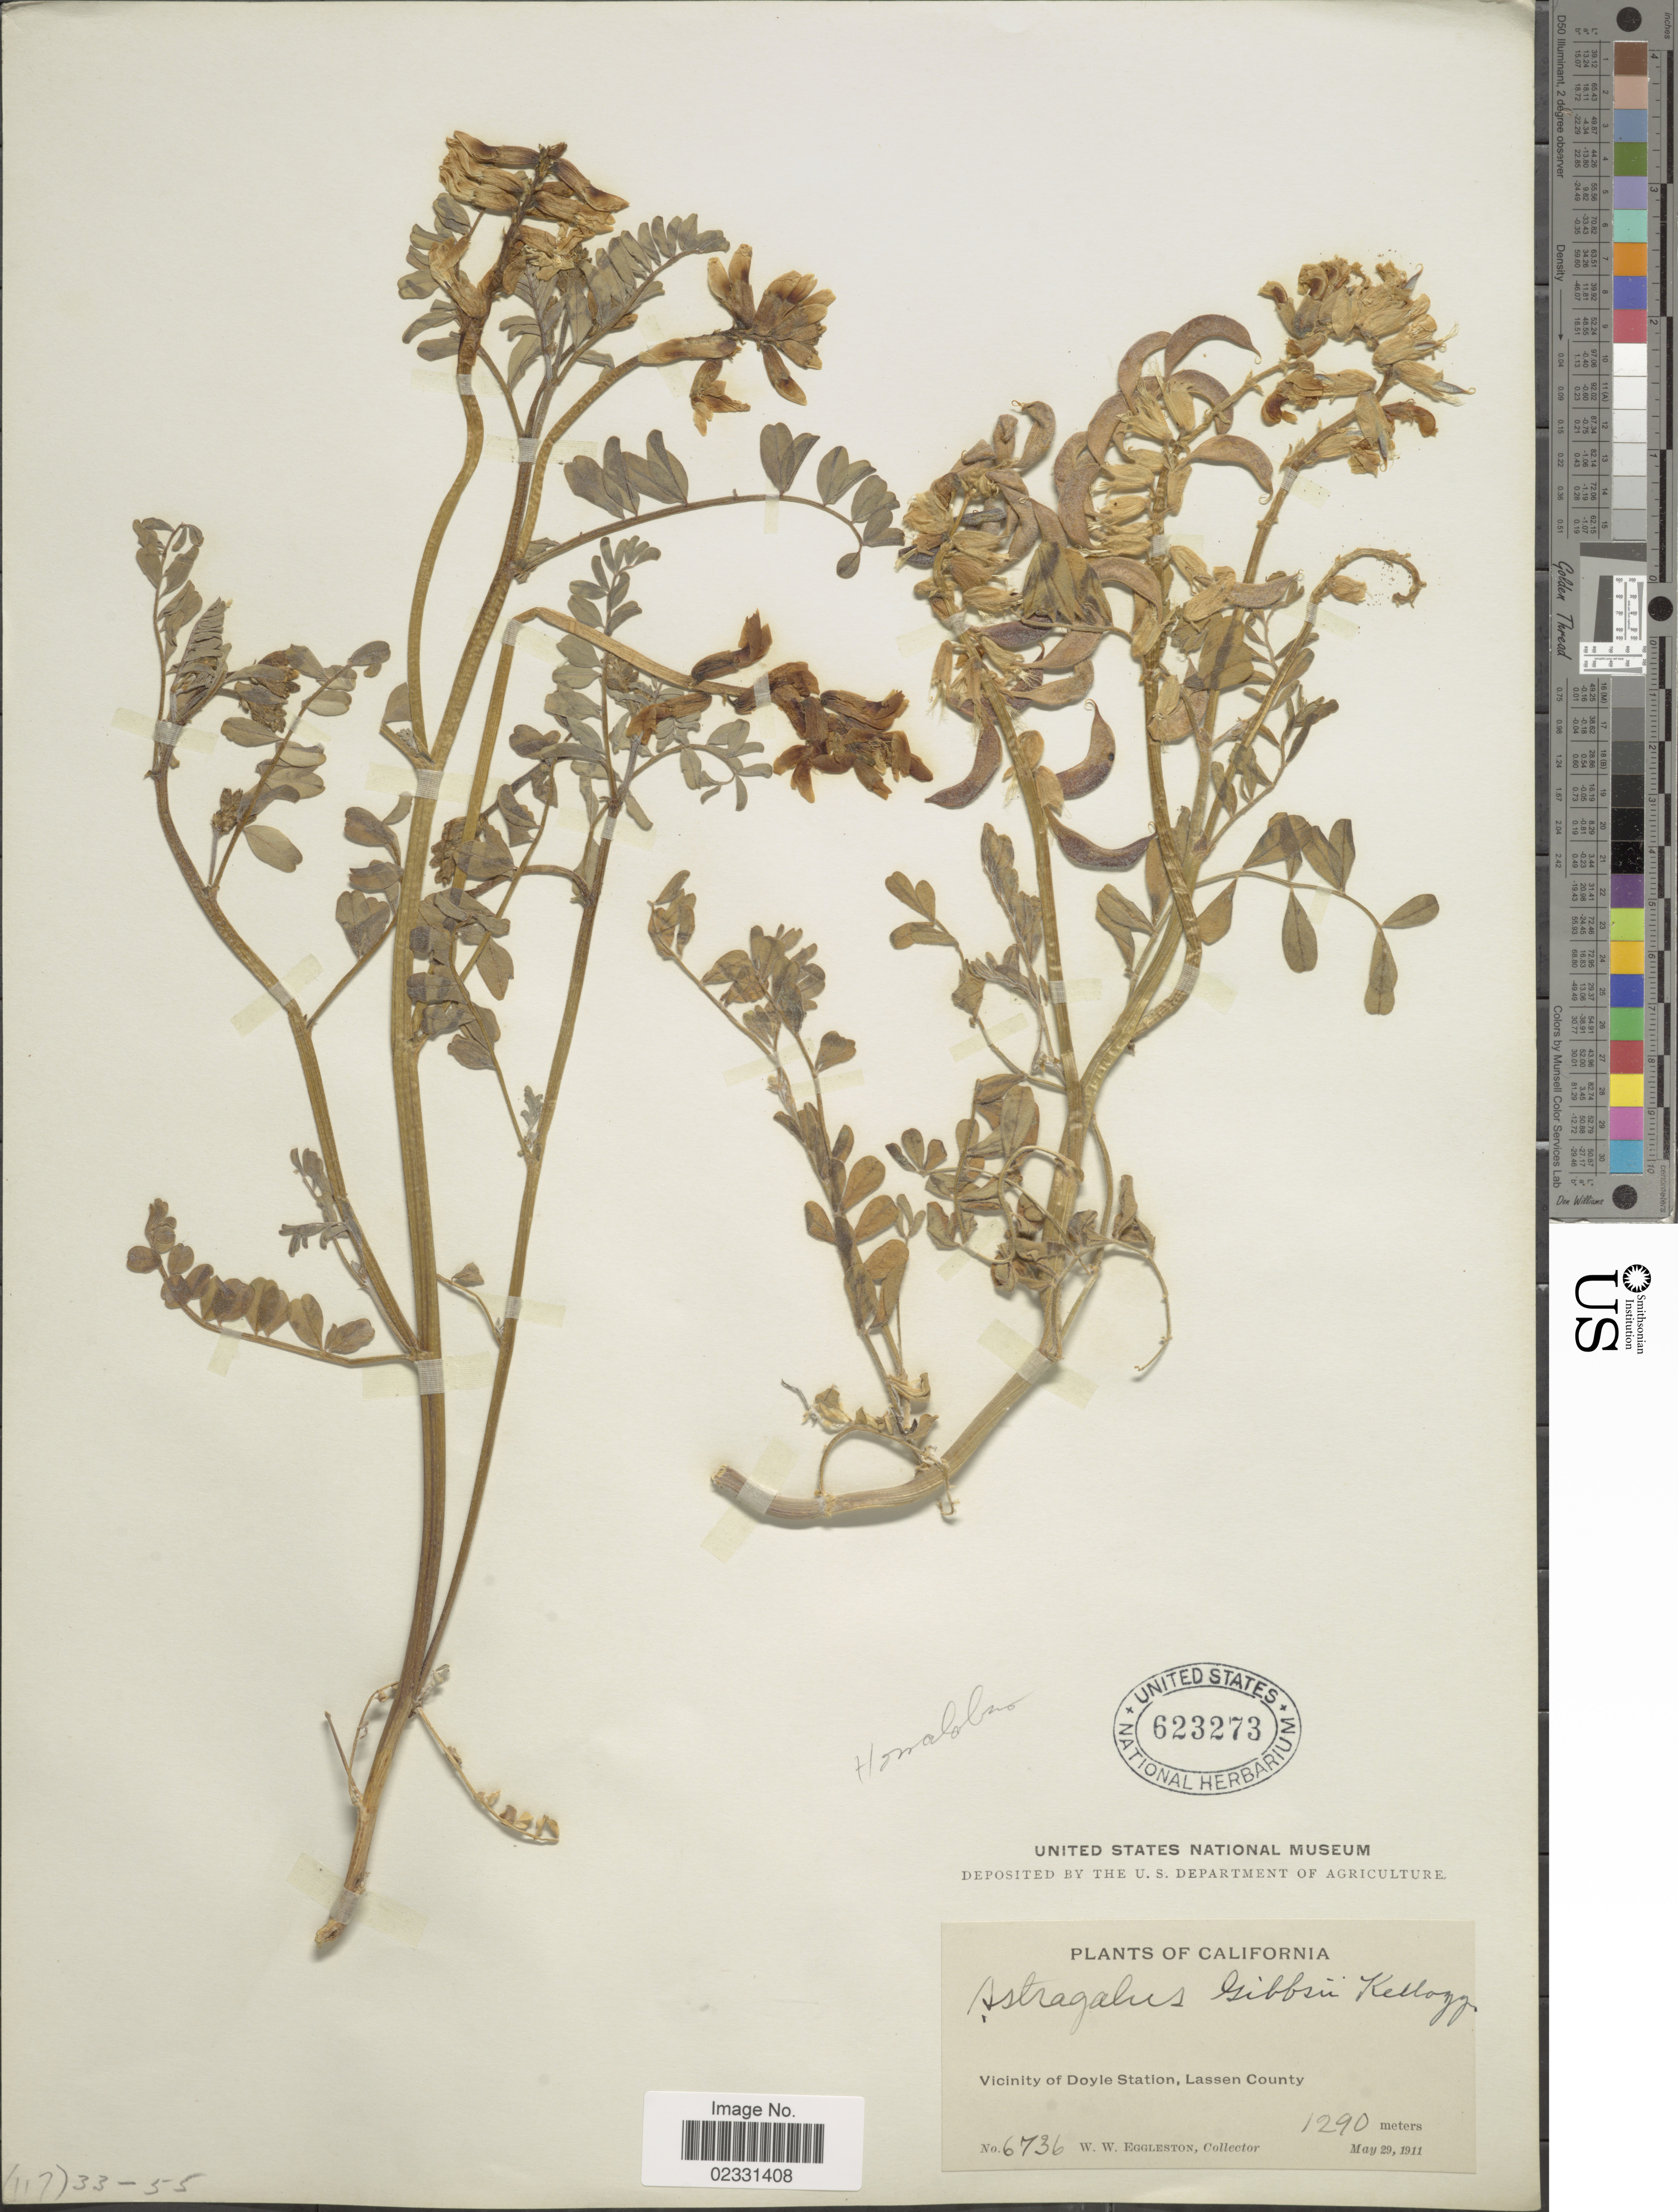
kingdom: Plantae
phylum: Tracheophyta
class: Magnoliopsida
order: Fabales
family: Fabaceae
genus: Astragalus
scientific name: Astragalus gibbsii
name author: Kellogg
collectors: W. W. Eggleston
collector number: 6736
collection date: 1911-05-29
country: United States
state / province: California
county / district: Lassen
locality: Vicinity of Doyle Station, Lassen County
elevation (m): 1290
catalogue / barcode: US 623273